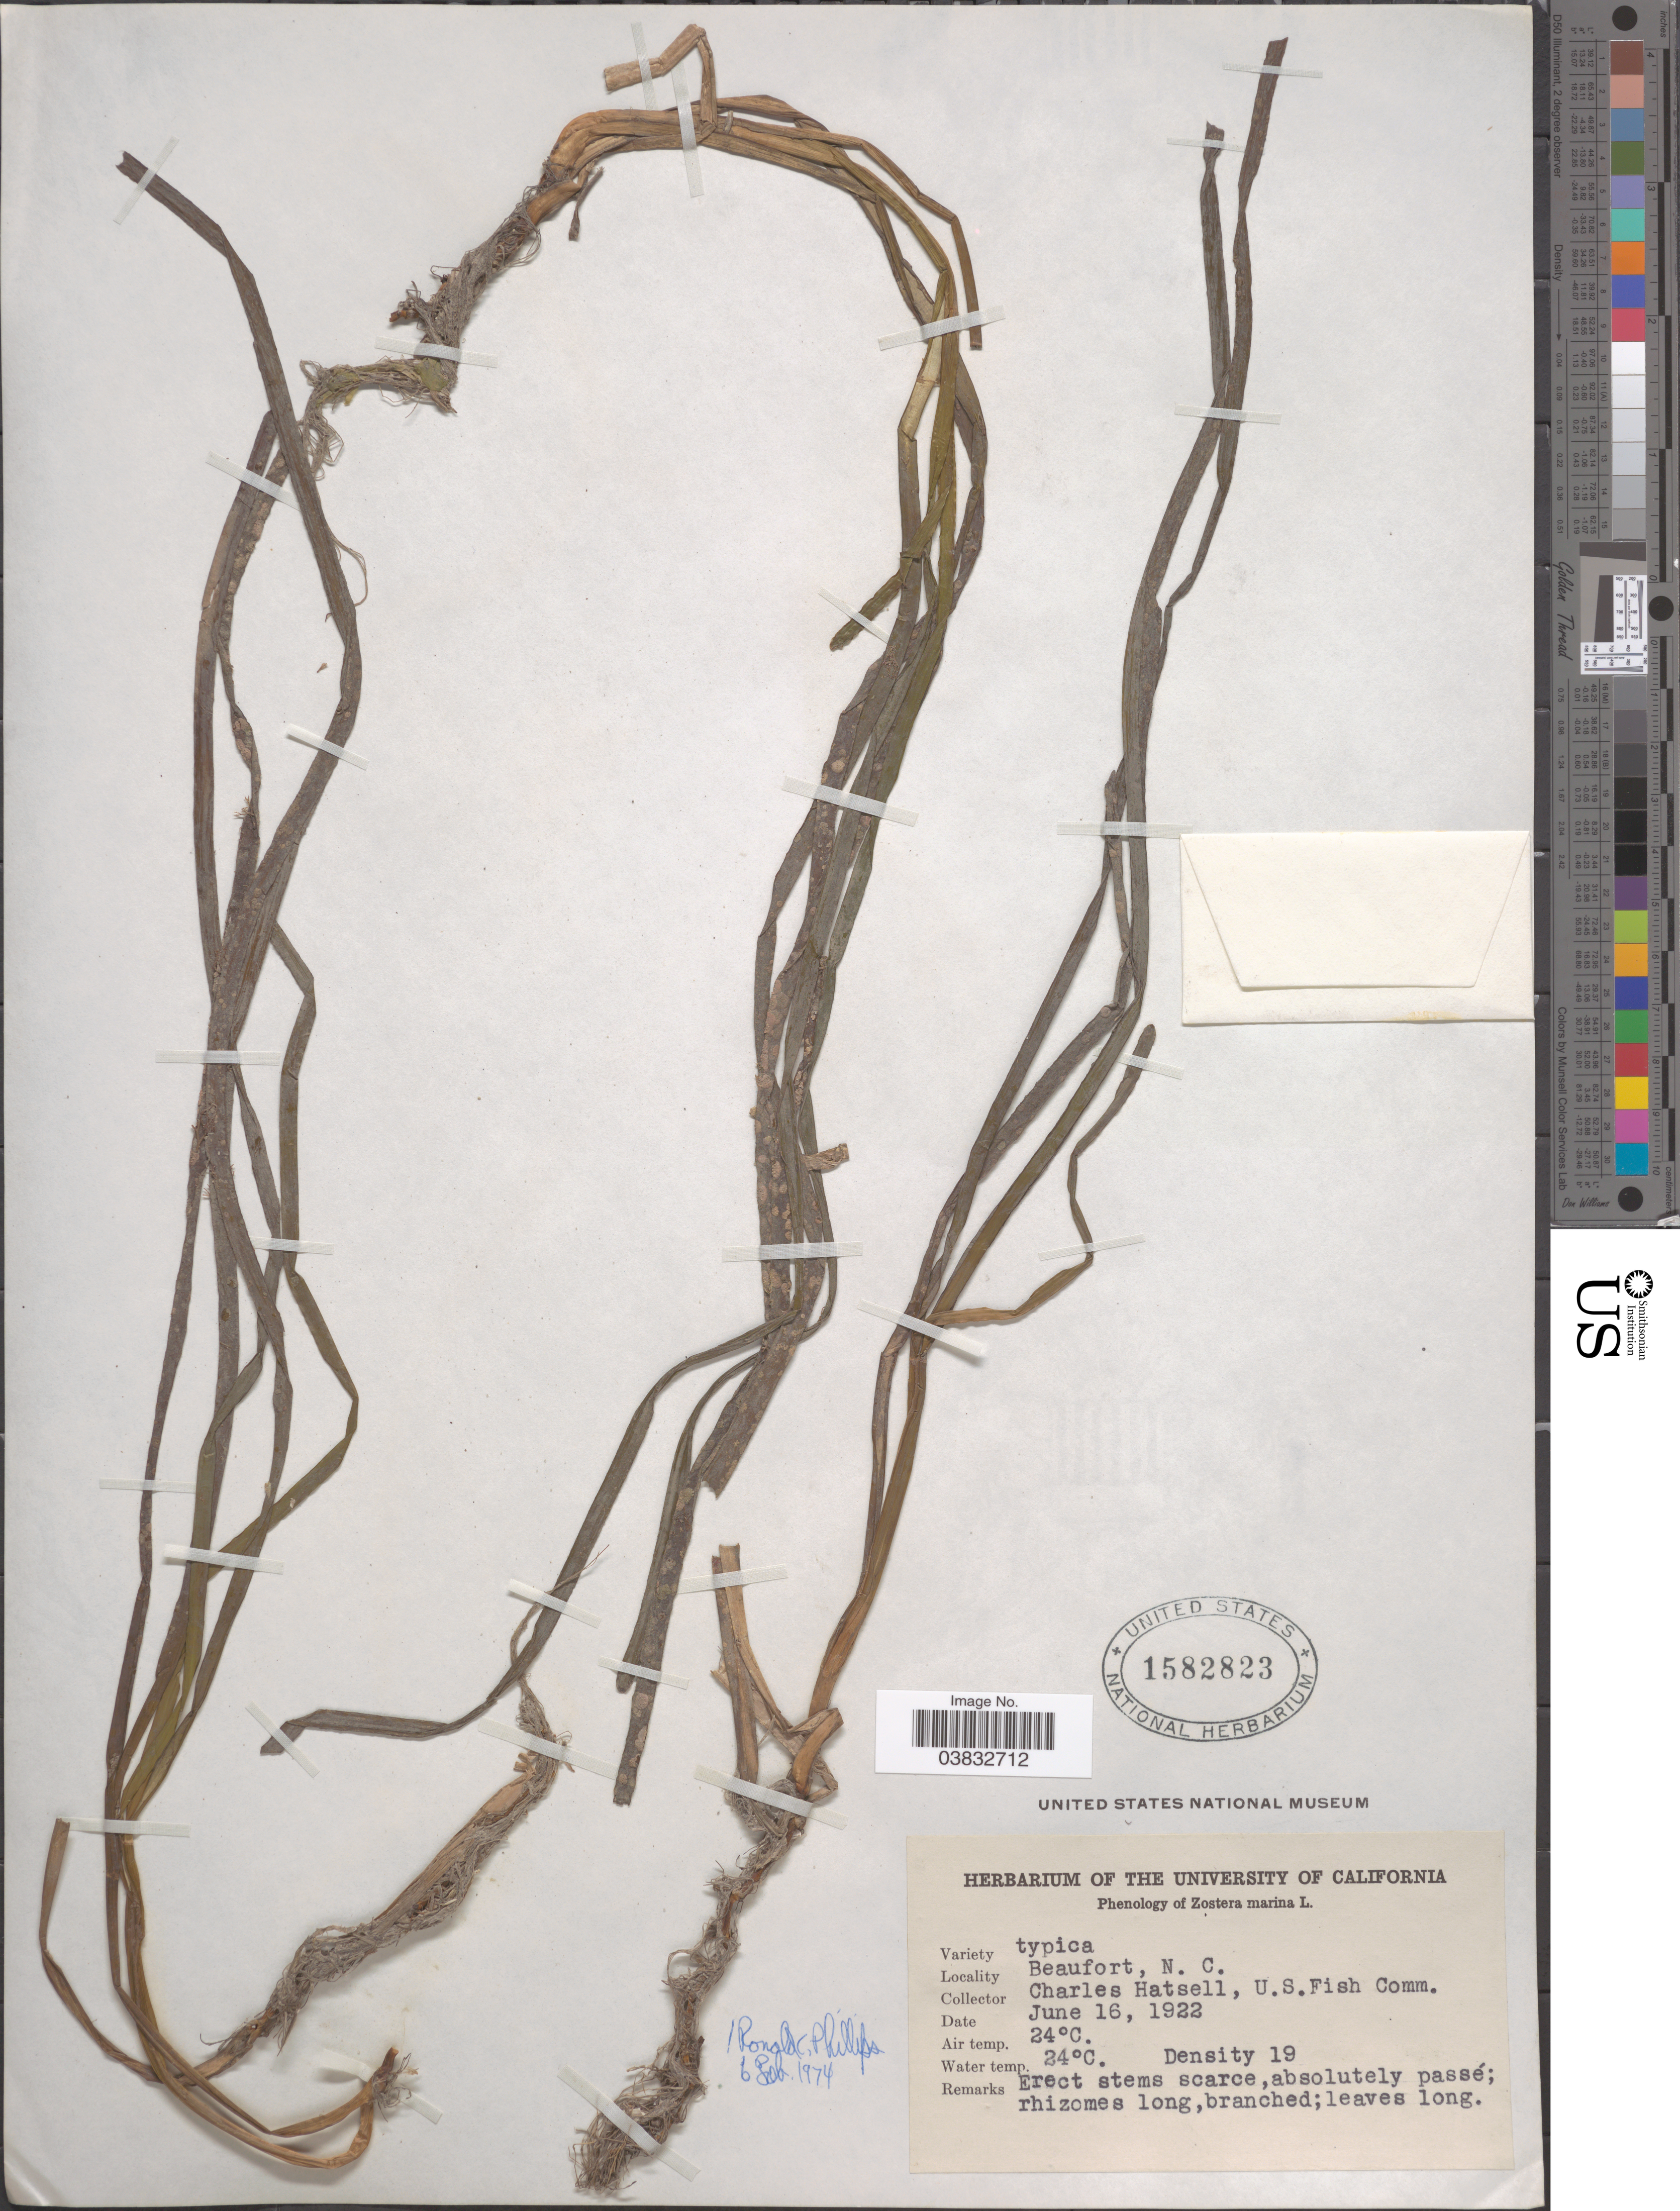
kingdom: Plantae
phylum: Tracheophyta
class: Liliopsida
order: Alismatales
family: Zosteraceae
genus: Zostera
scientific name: Zostera marina var. marina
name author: L.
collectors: C. Hatsell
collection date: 1922-06-16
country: United States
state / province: North Carolina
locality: Beaufort.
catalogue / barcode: US 1582823